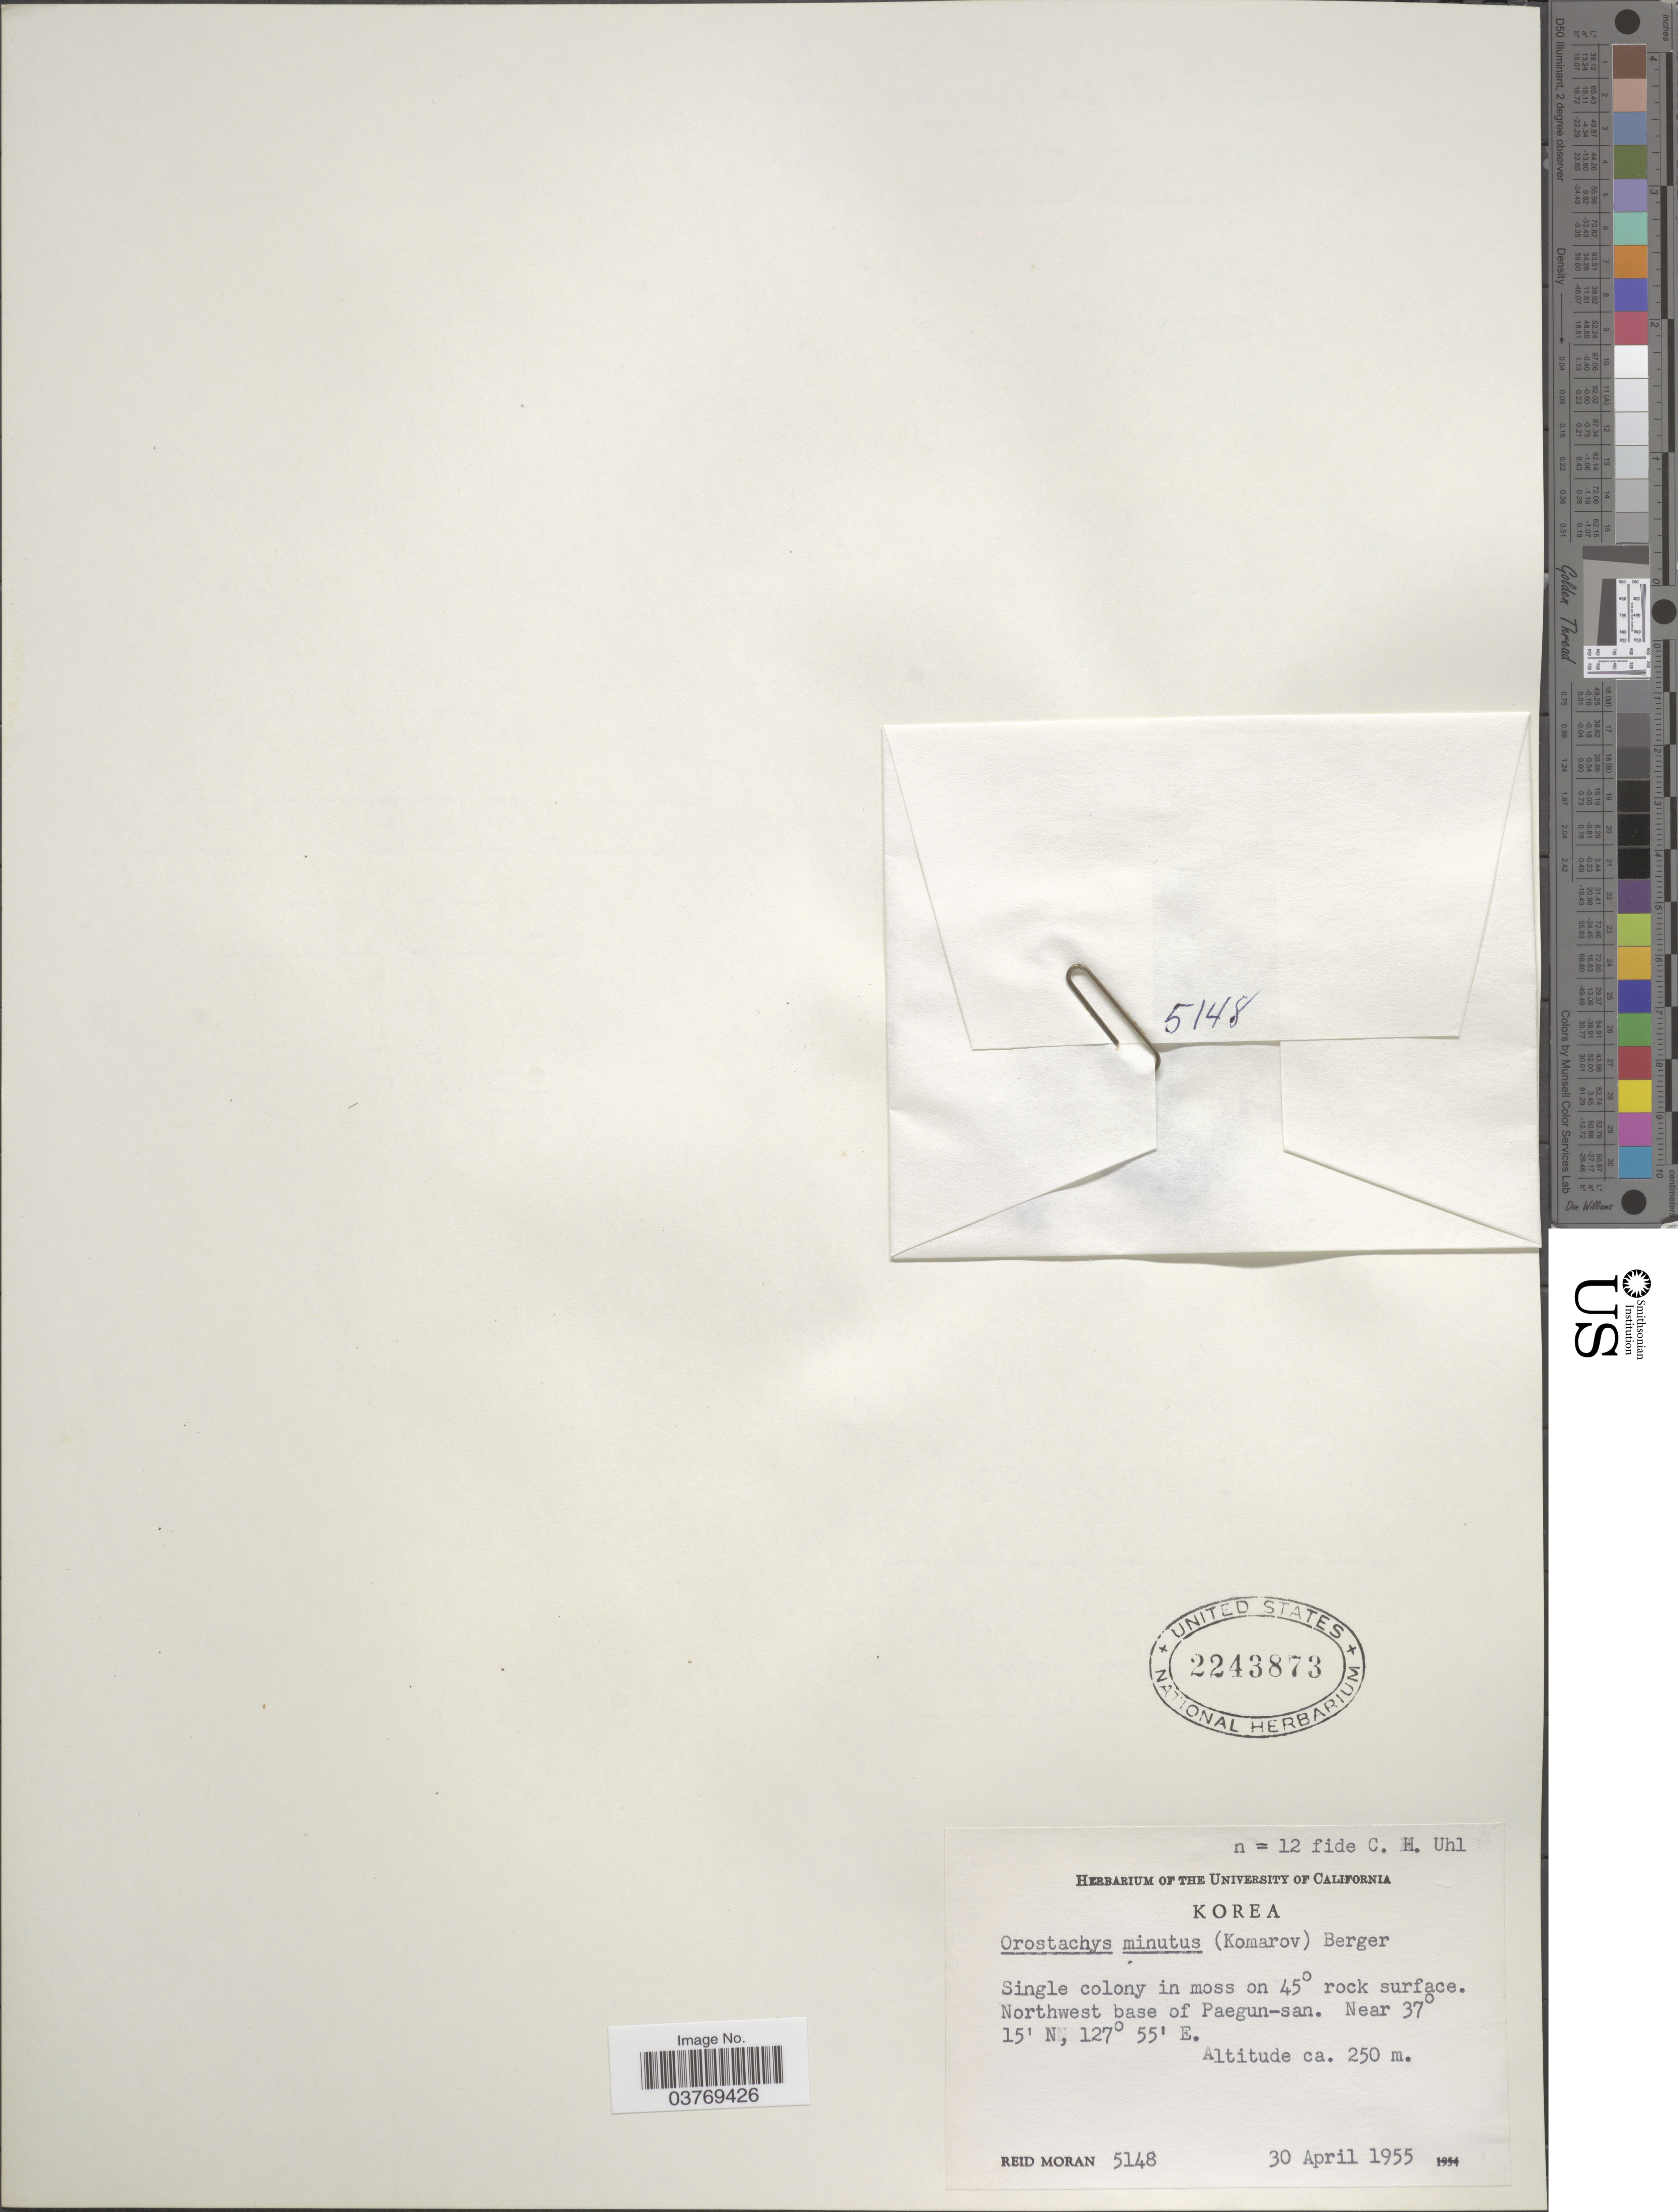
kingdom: Plantae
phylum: Tracheophyta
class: Magnoliopsida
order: Saxifragales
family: Crassulaceae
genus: Orostachys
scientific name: Orostachys minuta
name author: (Kom.) A. Berger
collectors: R. V. Moran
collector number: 5148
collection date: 1955-04-30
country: South Korea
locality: Northwest base of Paegun-san.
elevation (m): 250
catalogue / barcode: US 2243873